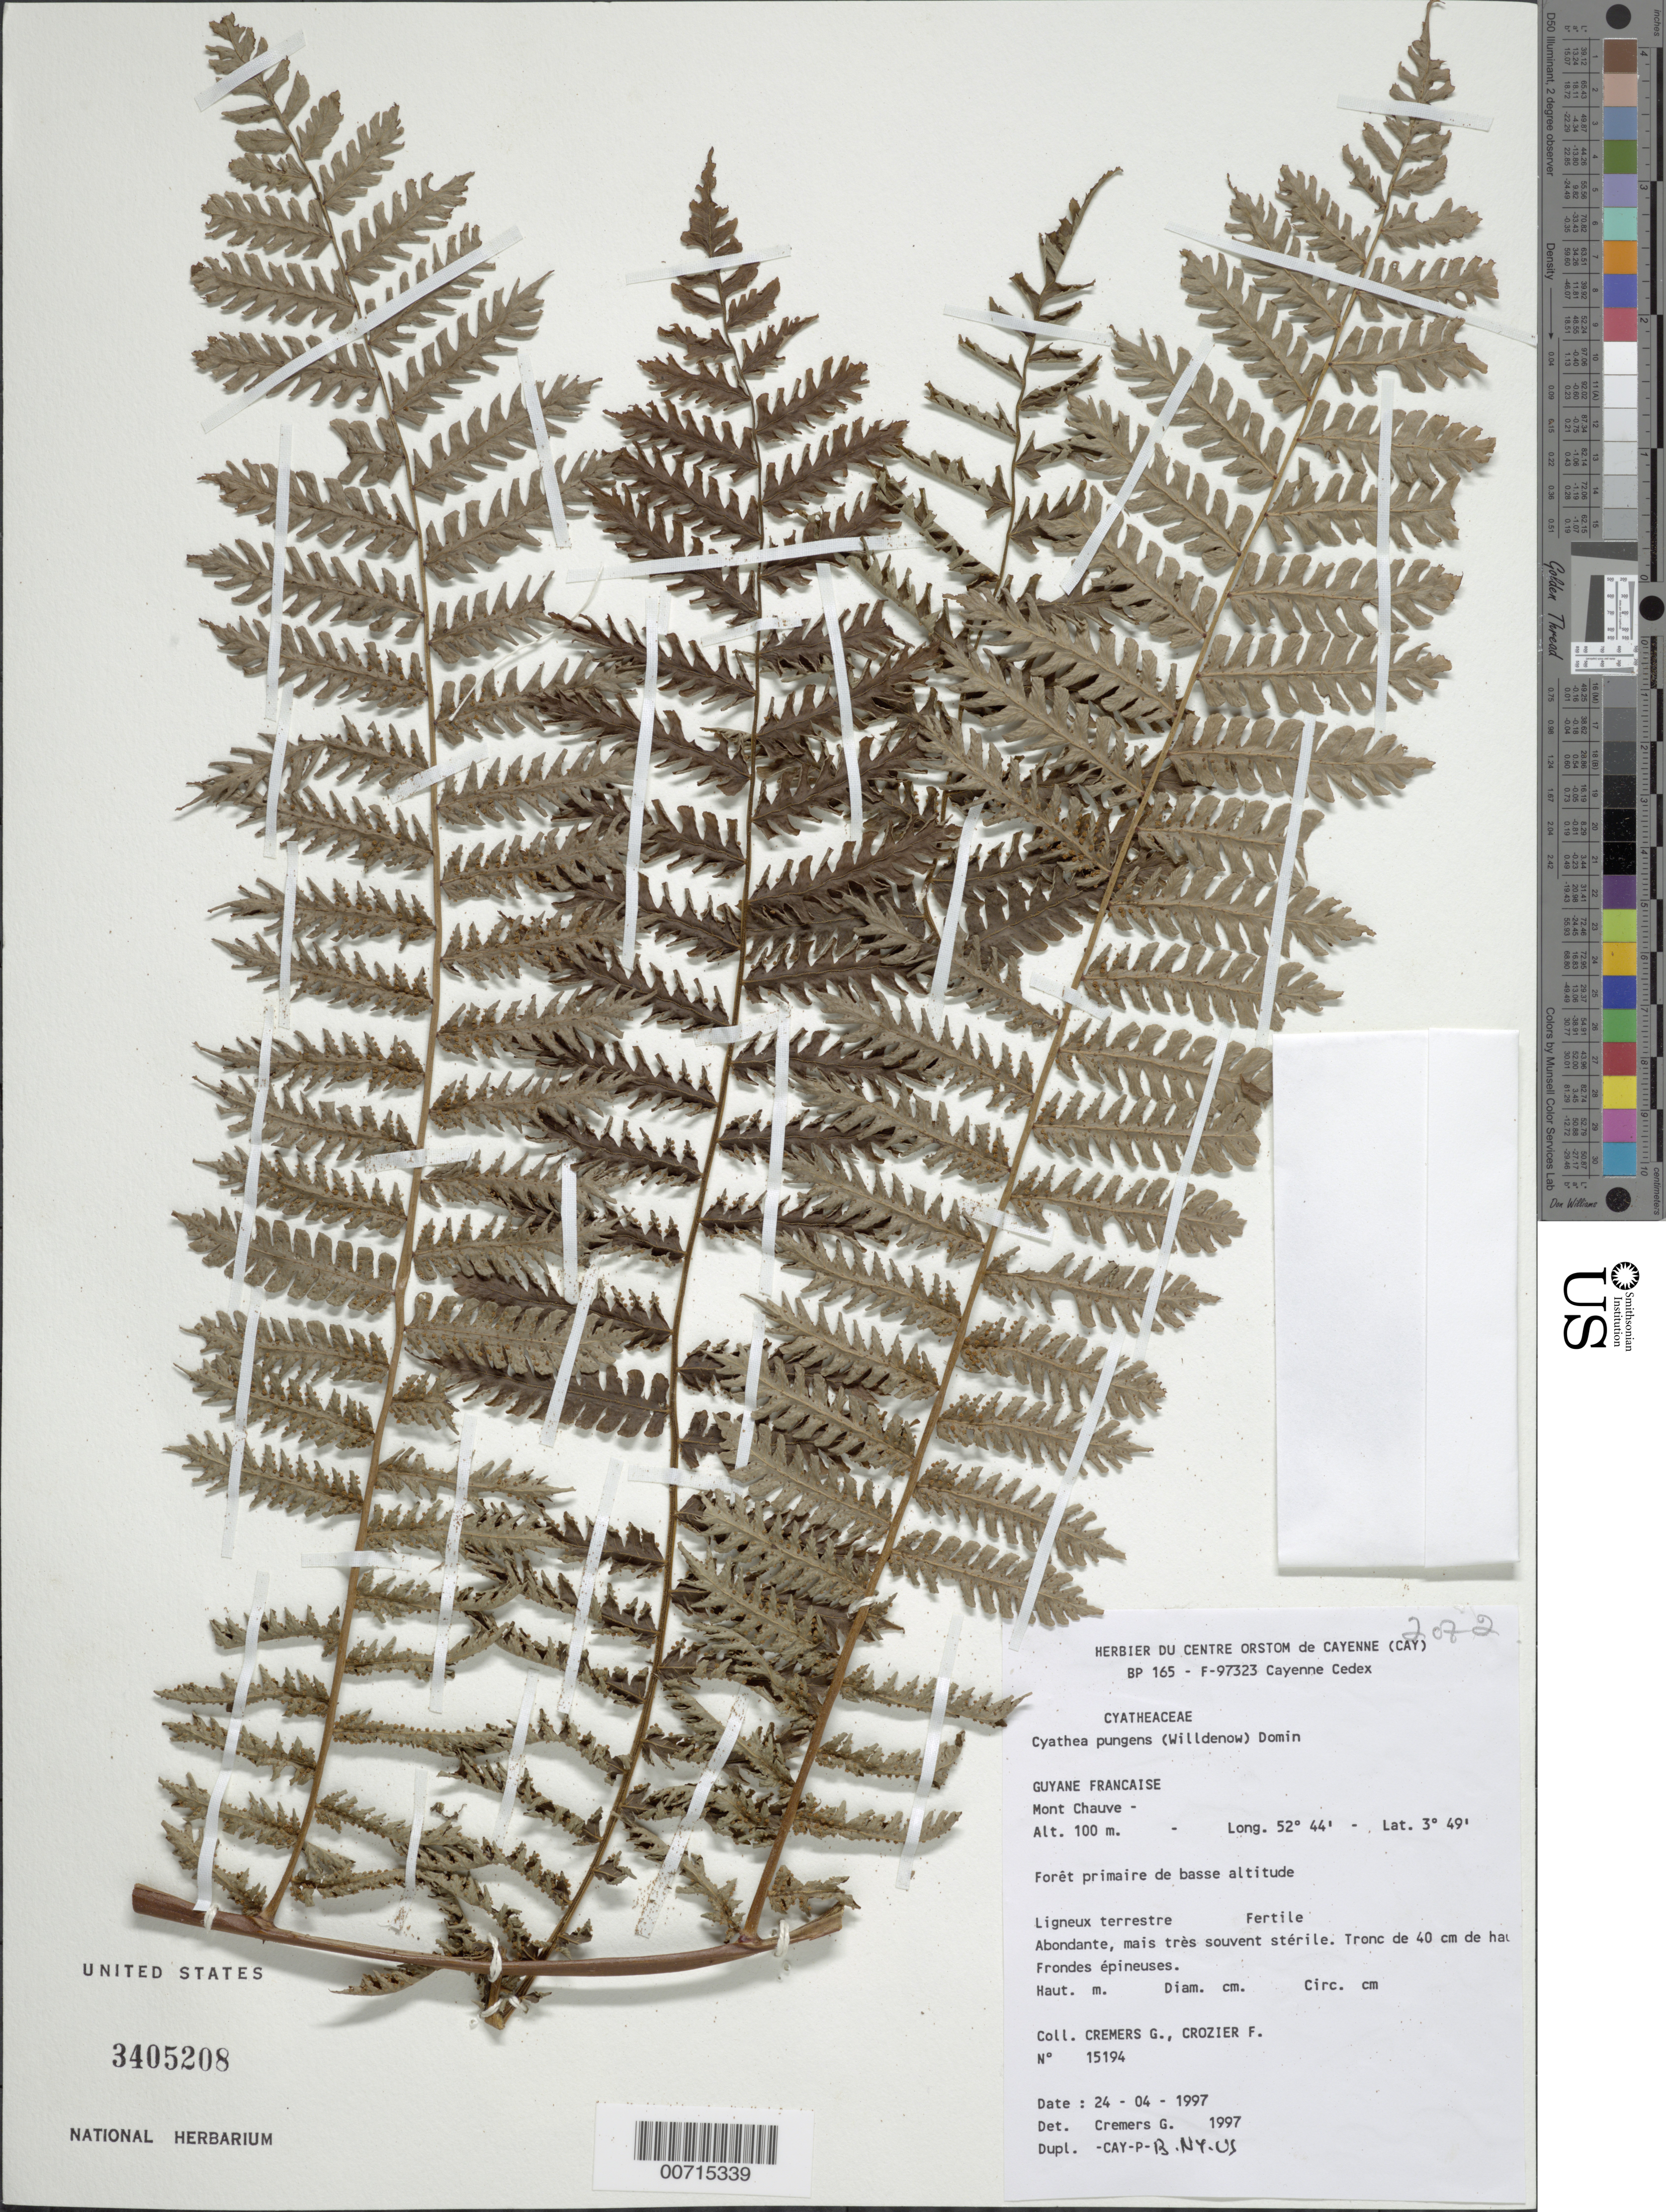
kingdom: Plantae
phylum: Tracheophyta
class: Polypodiopsida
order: Cyatheales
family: Cyatheaceae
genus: Cyathea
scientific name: Cyathea pungens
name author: (Willd.) Domin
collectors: G. Cremers & F. Crozier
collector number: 15194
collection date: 1997-04-24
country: French Guiana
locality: Guyane Franciase, Mont Chauve, Foret primaire de basse altitude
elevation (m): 100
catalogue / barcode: US 3405208